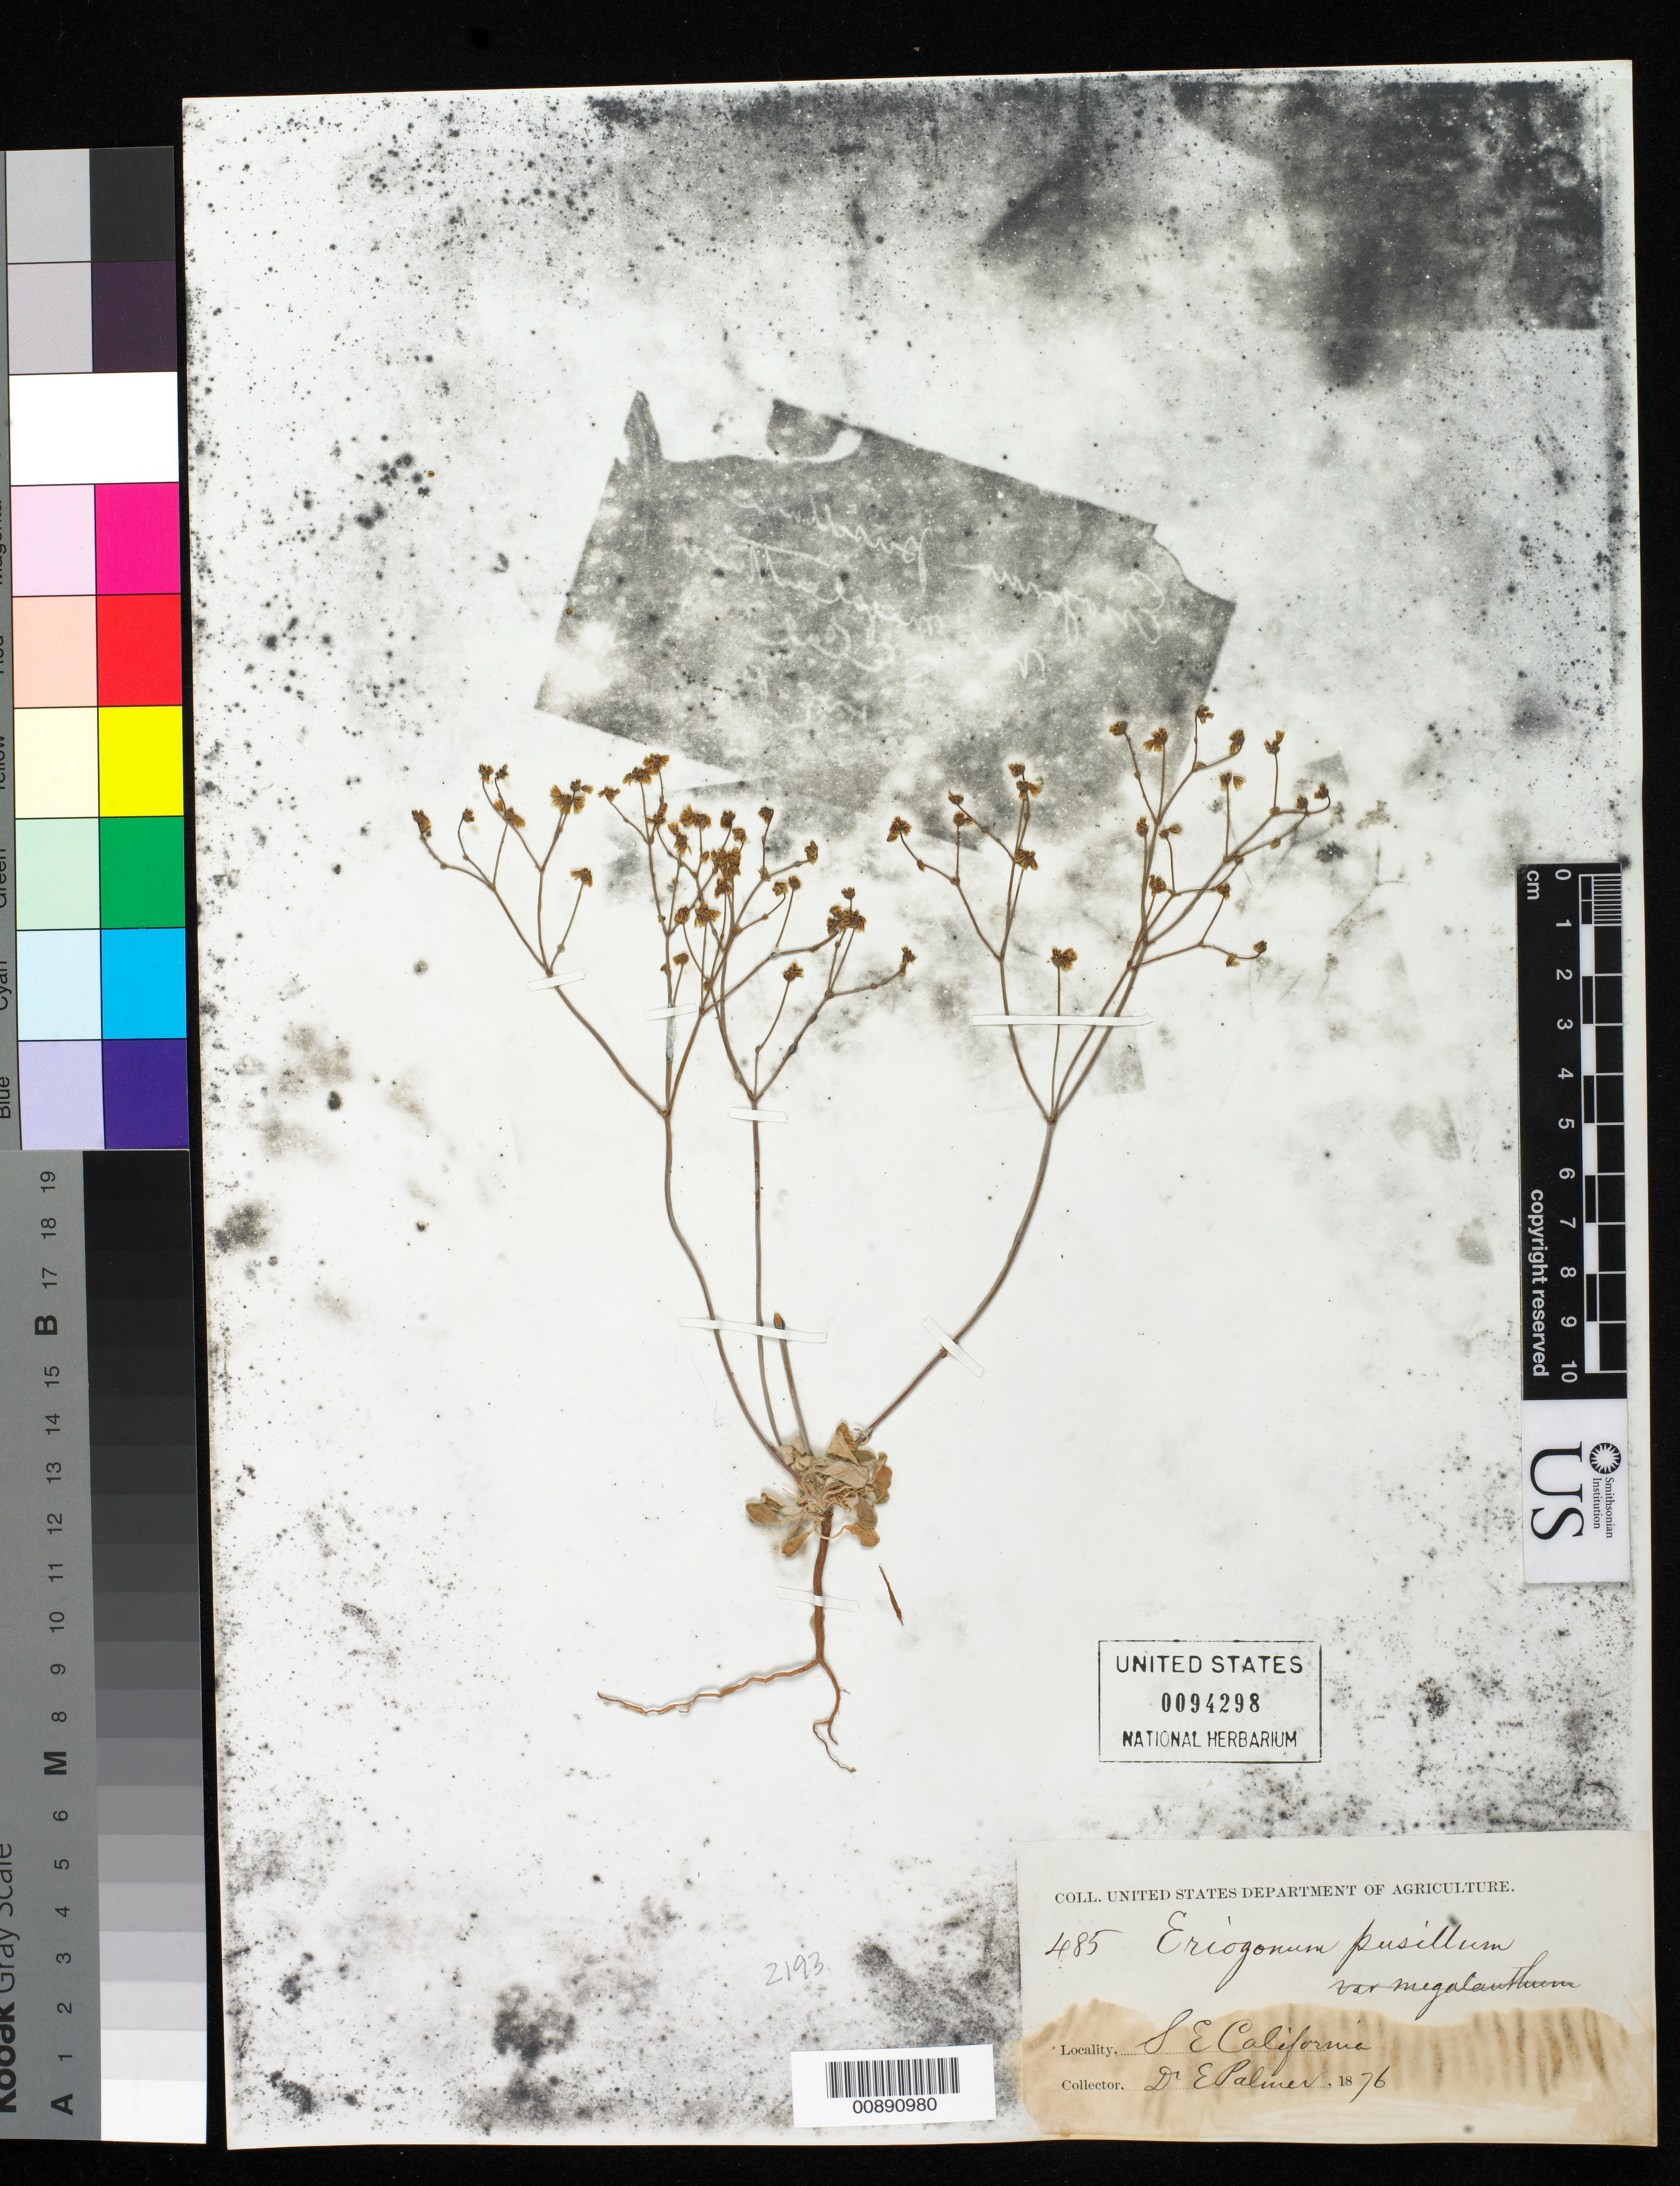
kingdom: Plantae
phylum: Tracheophyta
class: Magnoliopsida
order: Caryophyllales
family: Polygonaceae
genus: Eriogonum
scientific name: Eriogonum pusillum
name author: Torr. & A. Gray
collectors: E. Palmer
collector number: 485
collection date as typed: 1876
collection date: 1876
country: United States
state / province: California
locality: SE California.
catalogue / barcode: US 94298